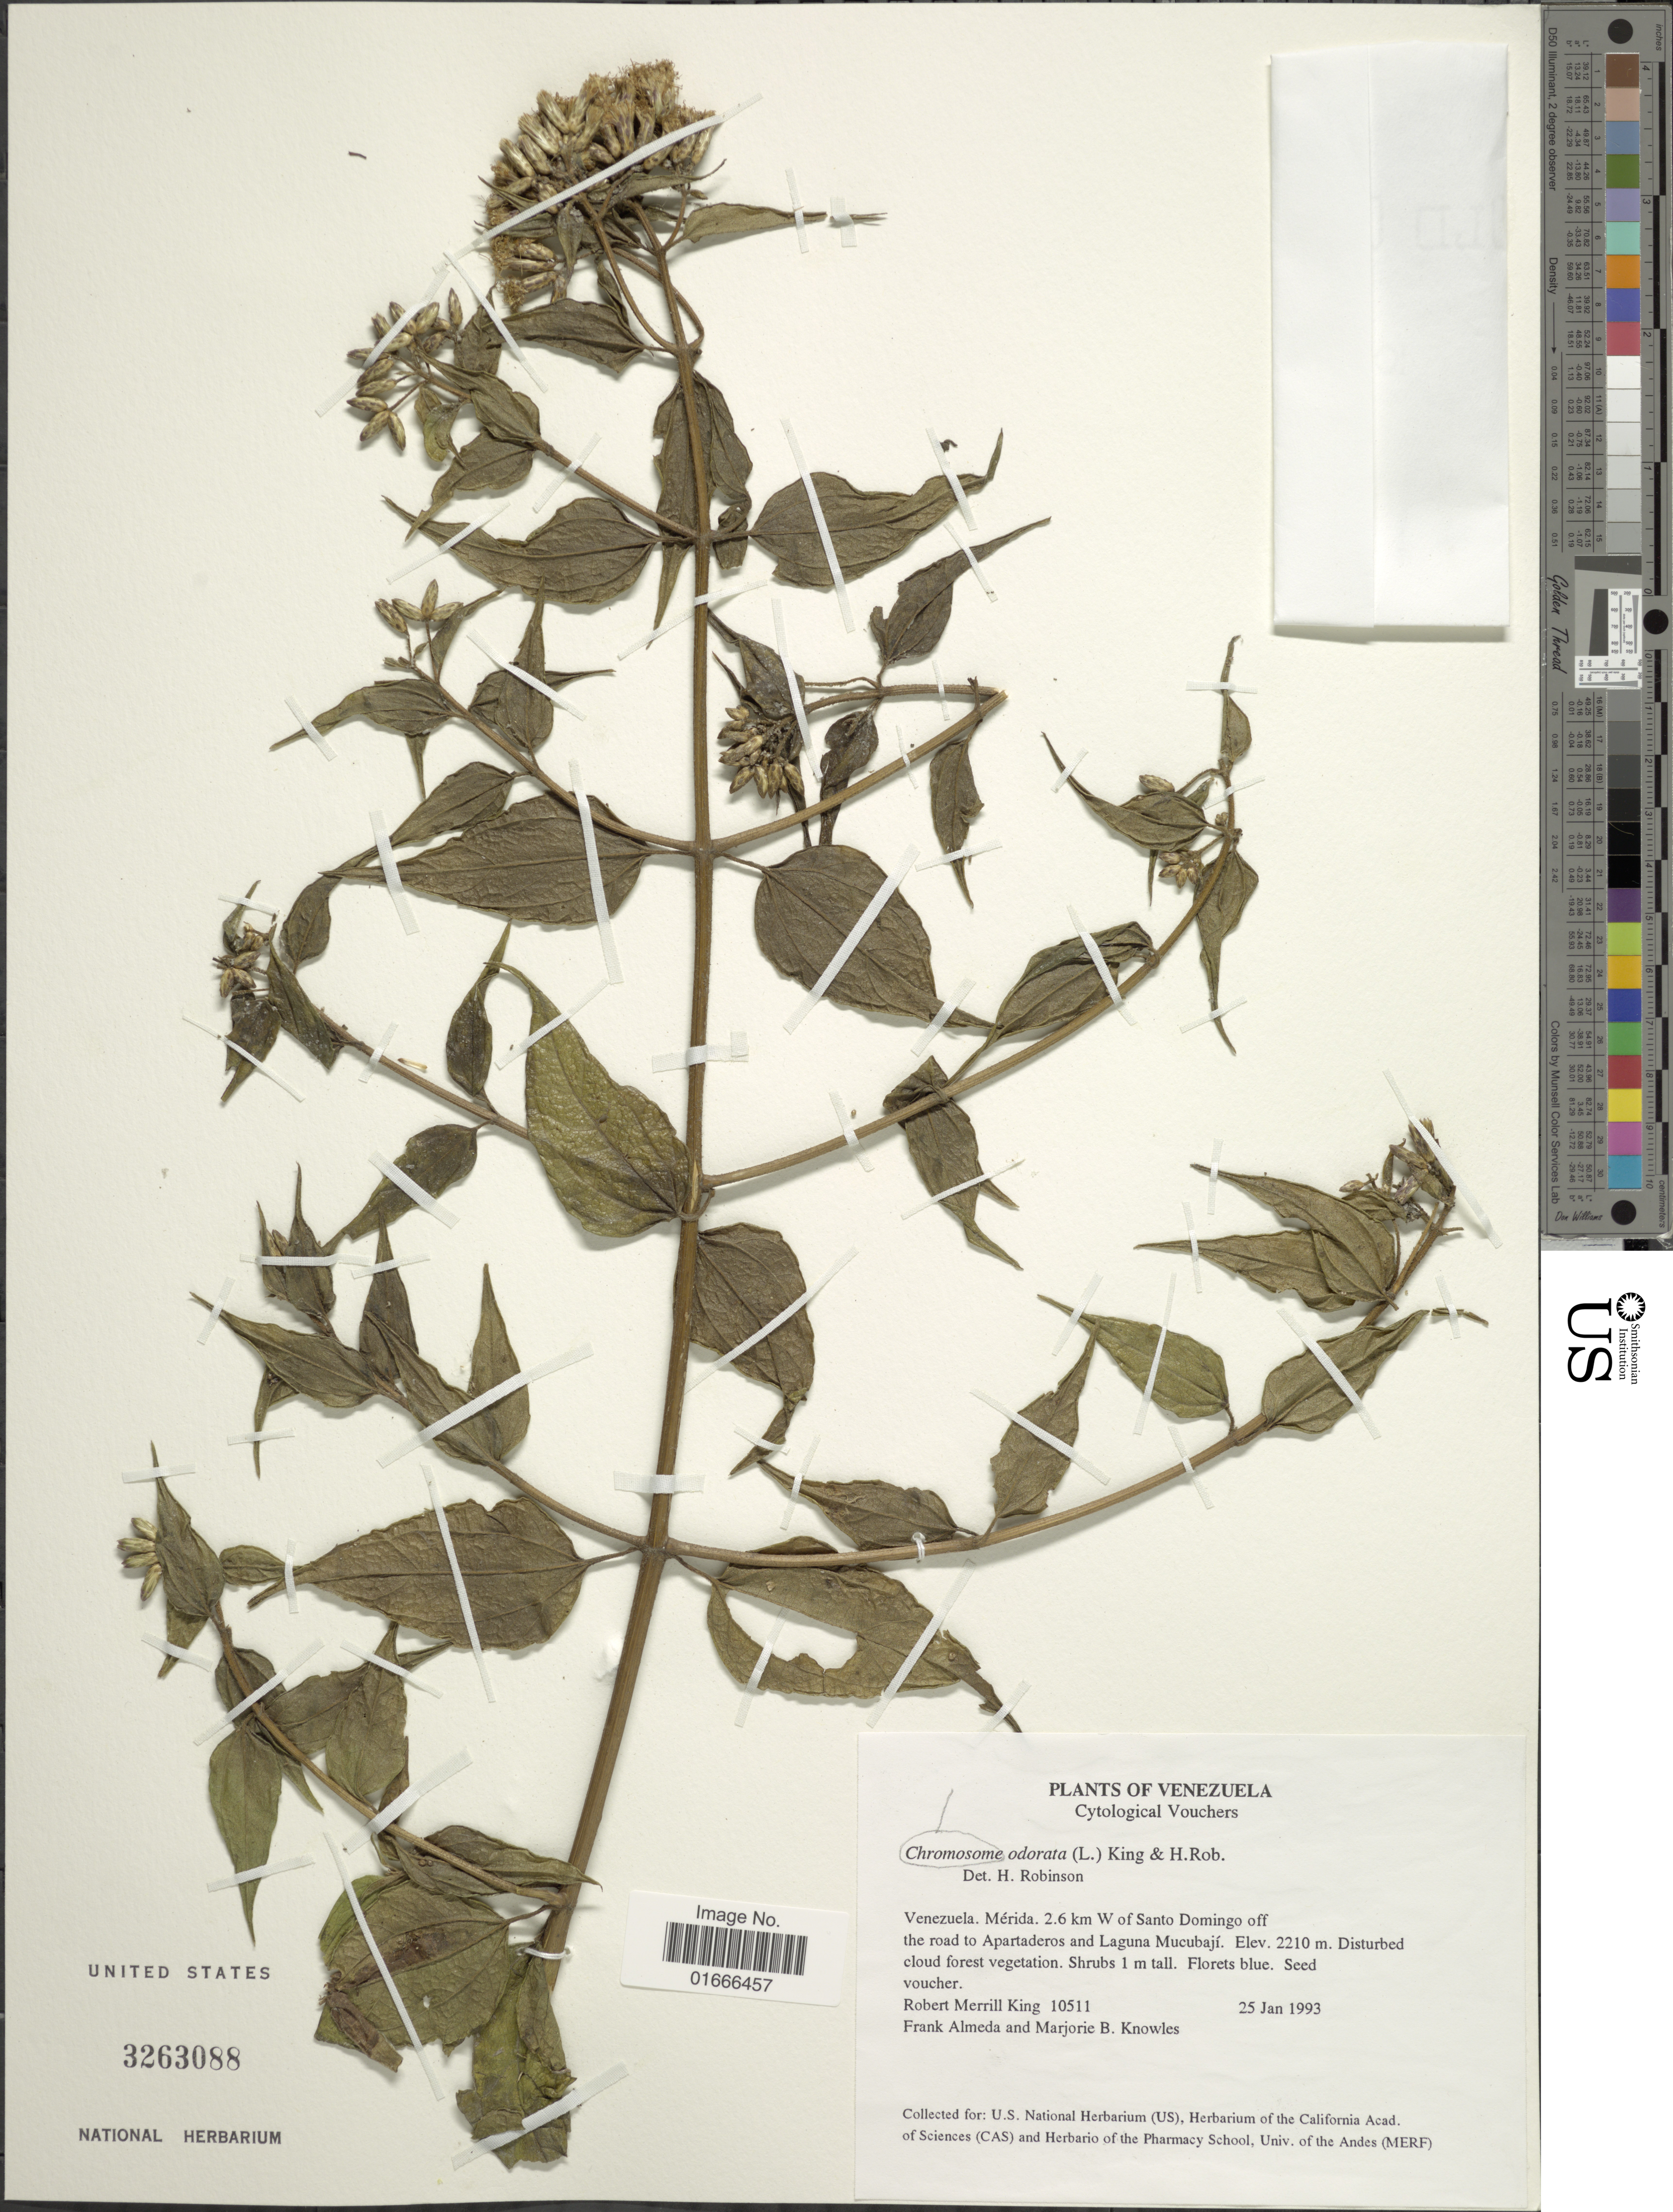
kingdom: Plantae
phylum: Tracheophyta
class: Magnoliopsida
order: Asterales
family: Asteraceae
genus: Chromolaena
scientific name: Chromolaena odorata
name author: (L.) R.M. King & H. Rob.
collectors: R. M. King, F. Almeda & M. B. Knowles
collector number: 10511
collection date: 1993-01-25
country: Venezuela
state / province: Mérida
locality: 2.6 km W of Santo Domingo off the road to Apartaderos and Laguna Mucubaji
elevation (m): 2210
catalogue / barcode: US 3263088